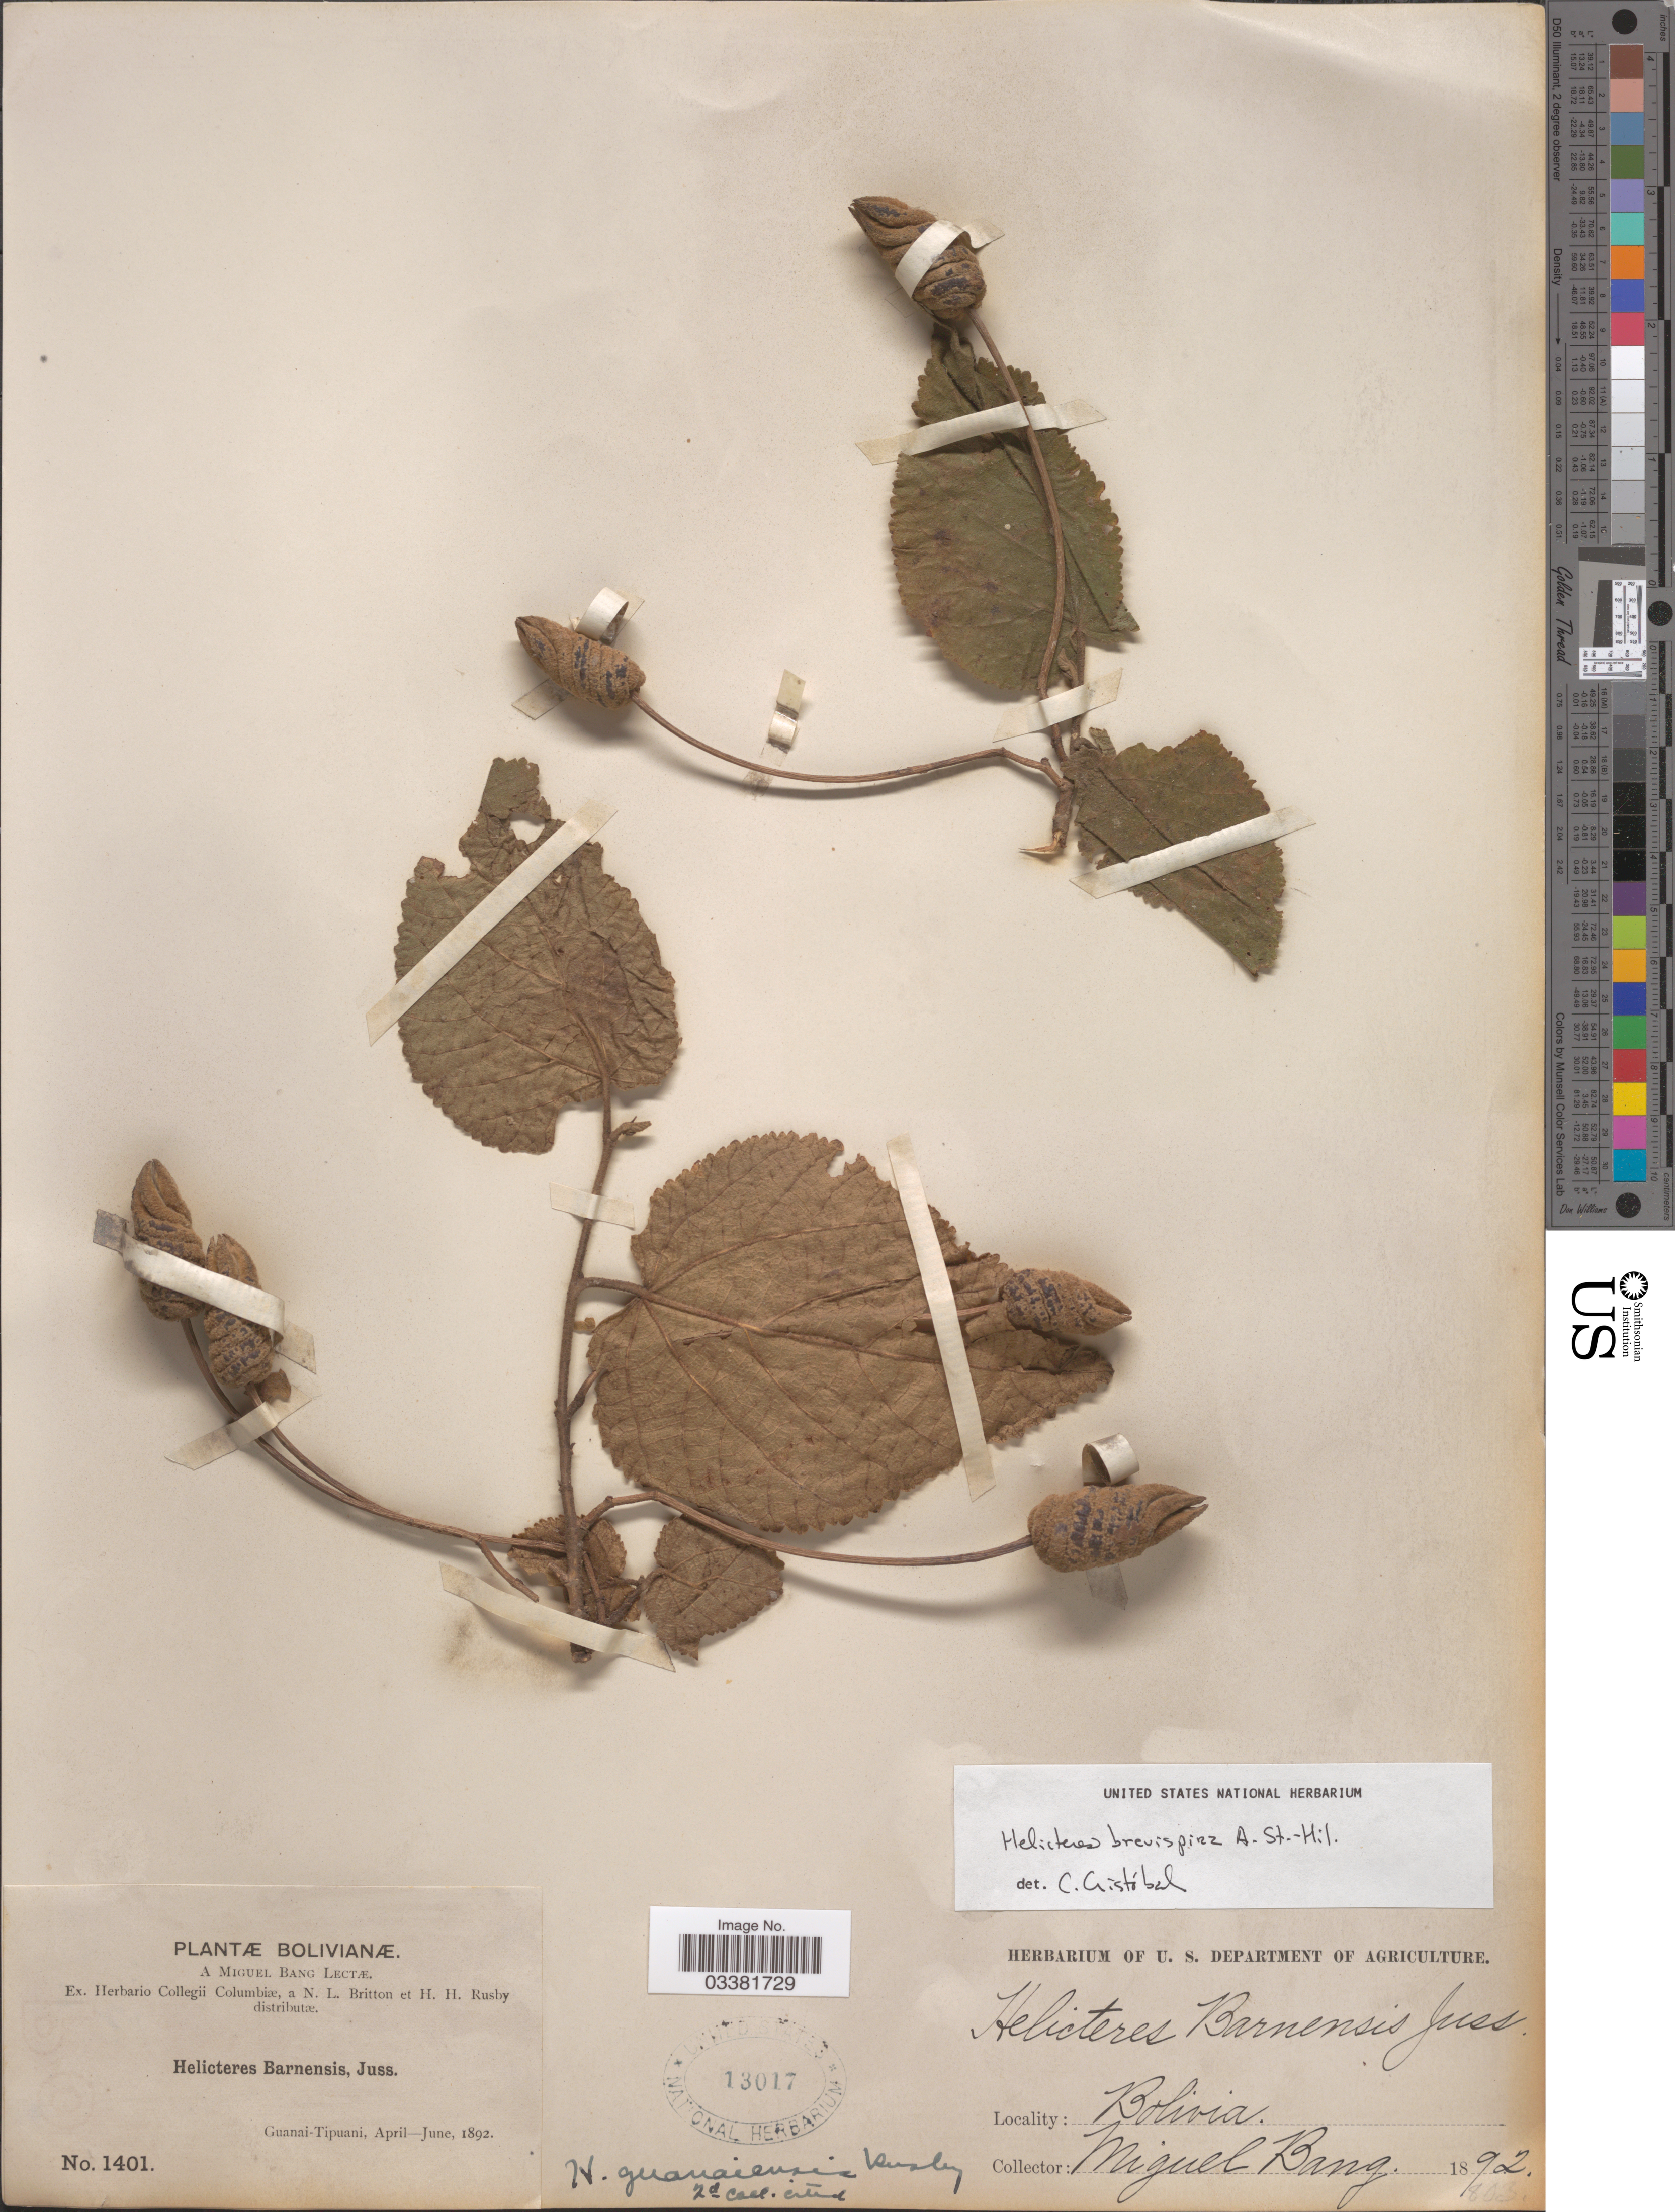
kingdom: Plantae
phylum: Tracheophyta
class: Magnoliopsida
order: Malvales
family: Malvaceae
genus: Helicteres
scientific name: Helicteres brevispira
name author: A. St.-Hil.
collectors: M. Bang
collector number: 1401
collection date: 1892-04/1892-06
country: Bolivia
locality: Guanai-Tipuani.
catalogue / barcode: US 13017